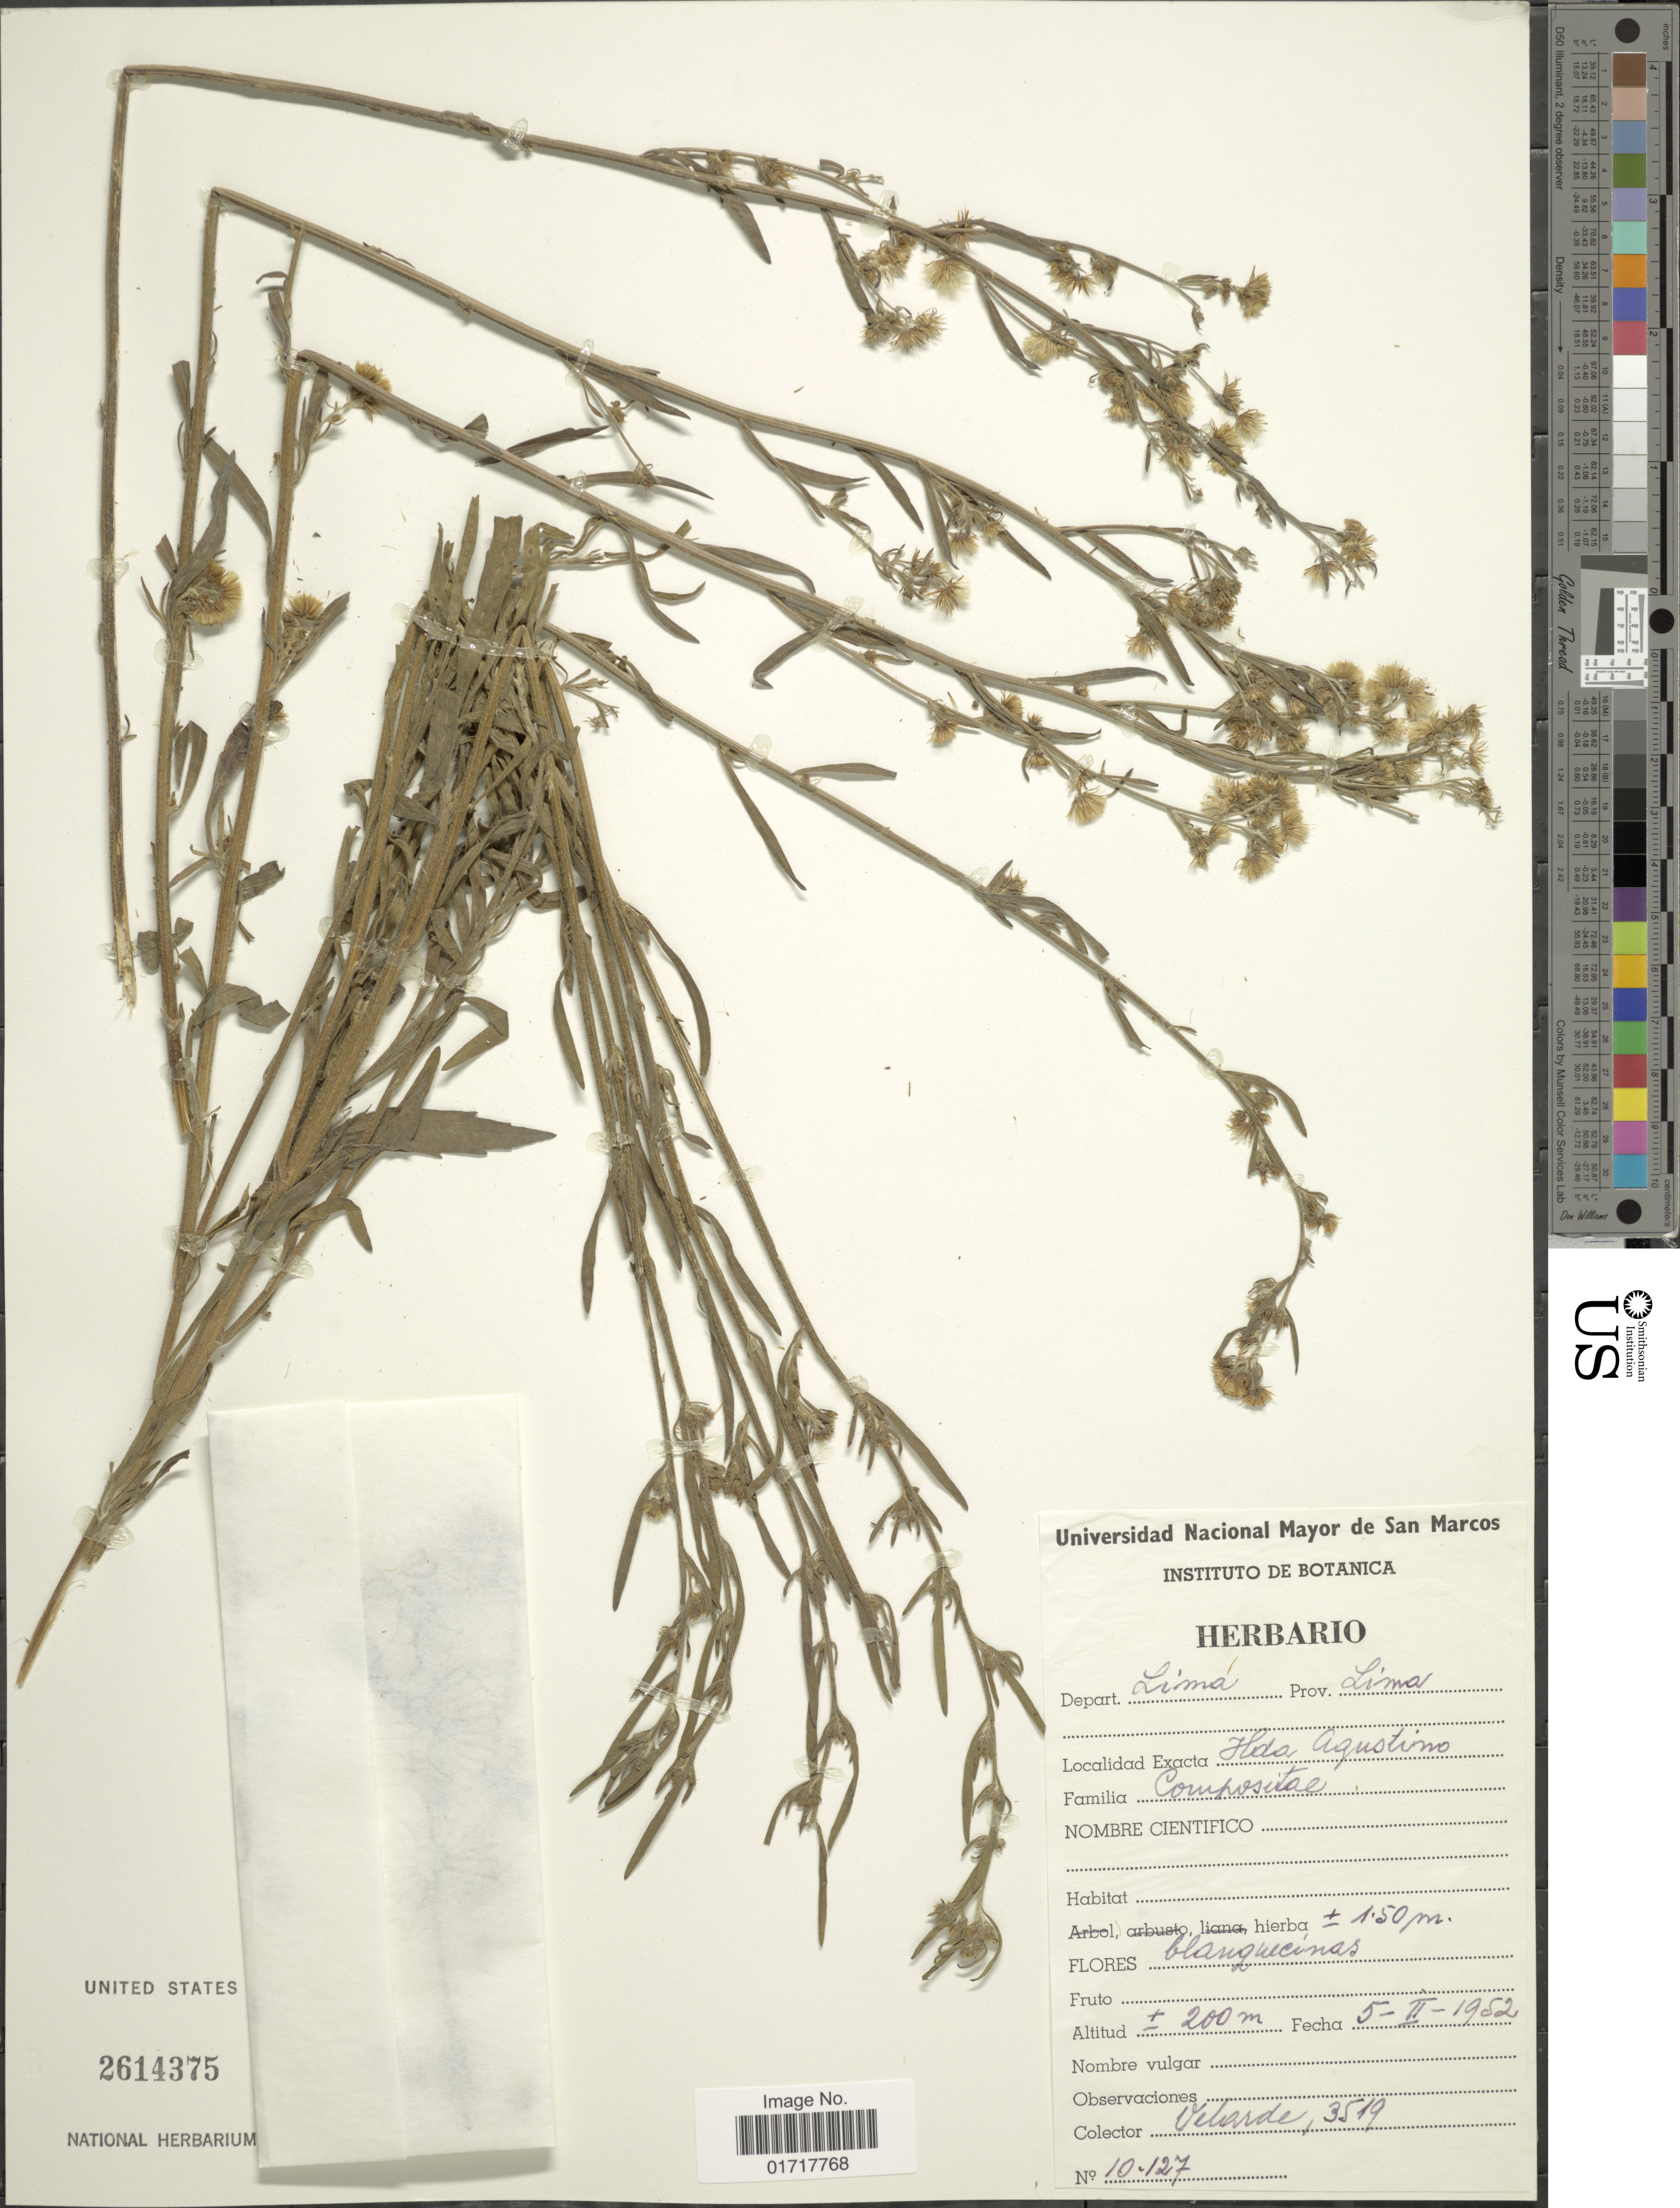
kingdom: Plantae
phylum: Tracheophyta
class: Magnoliopsida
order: Asterales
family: Asteraceae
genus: Conyza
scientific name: Conyza sp.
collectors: -. Velarde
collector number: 3519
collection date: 1952-02-05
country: Peru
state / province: Lima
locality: Hda. Agustino, Prov. Lima, Depart. Lima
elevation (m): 200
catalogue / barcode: US 2614375